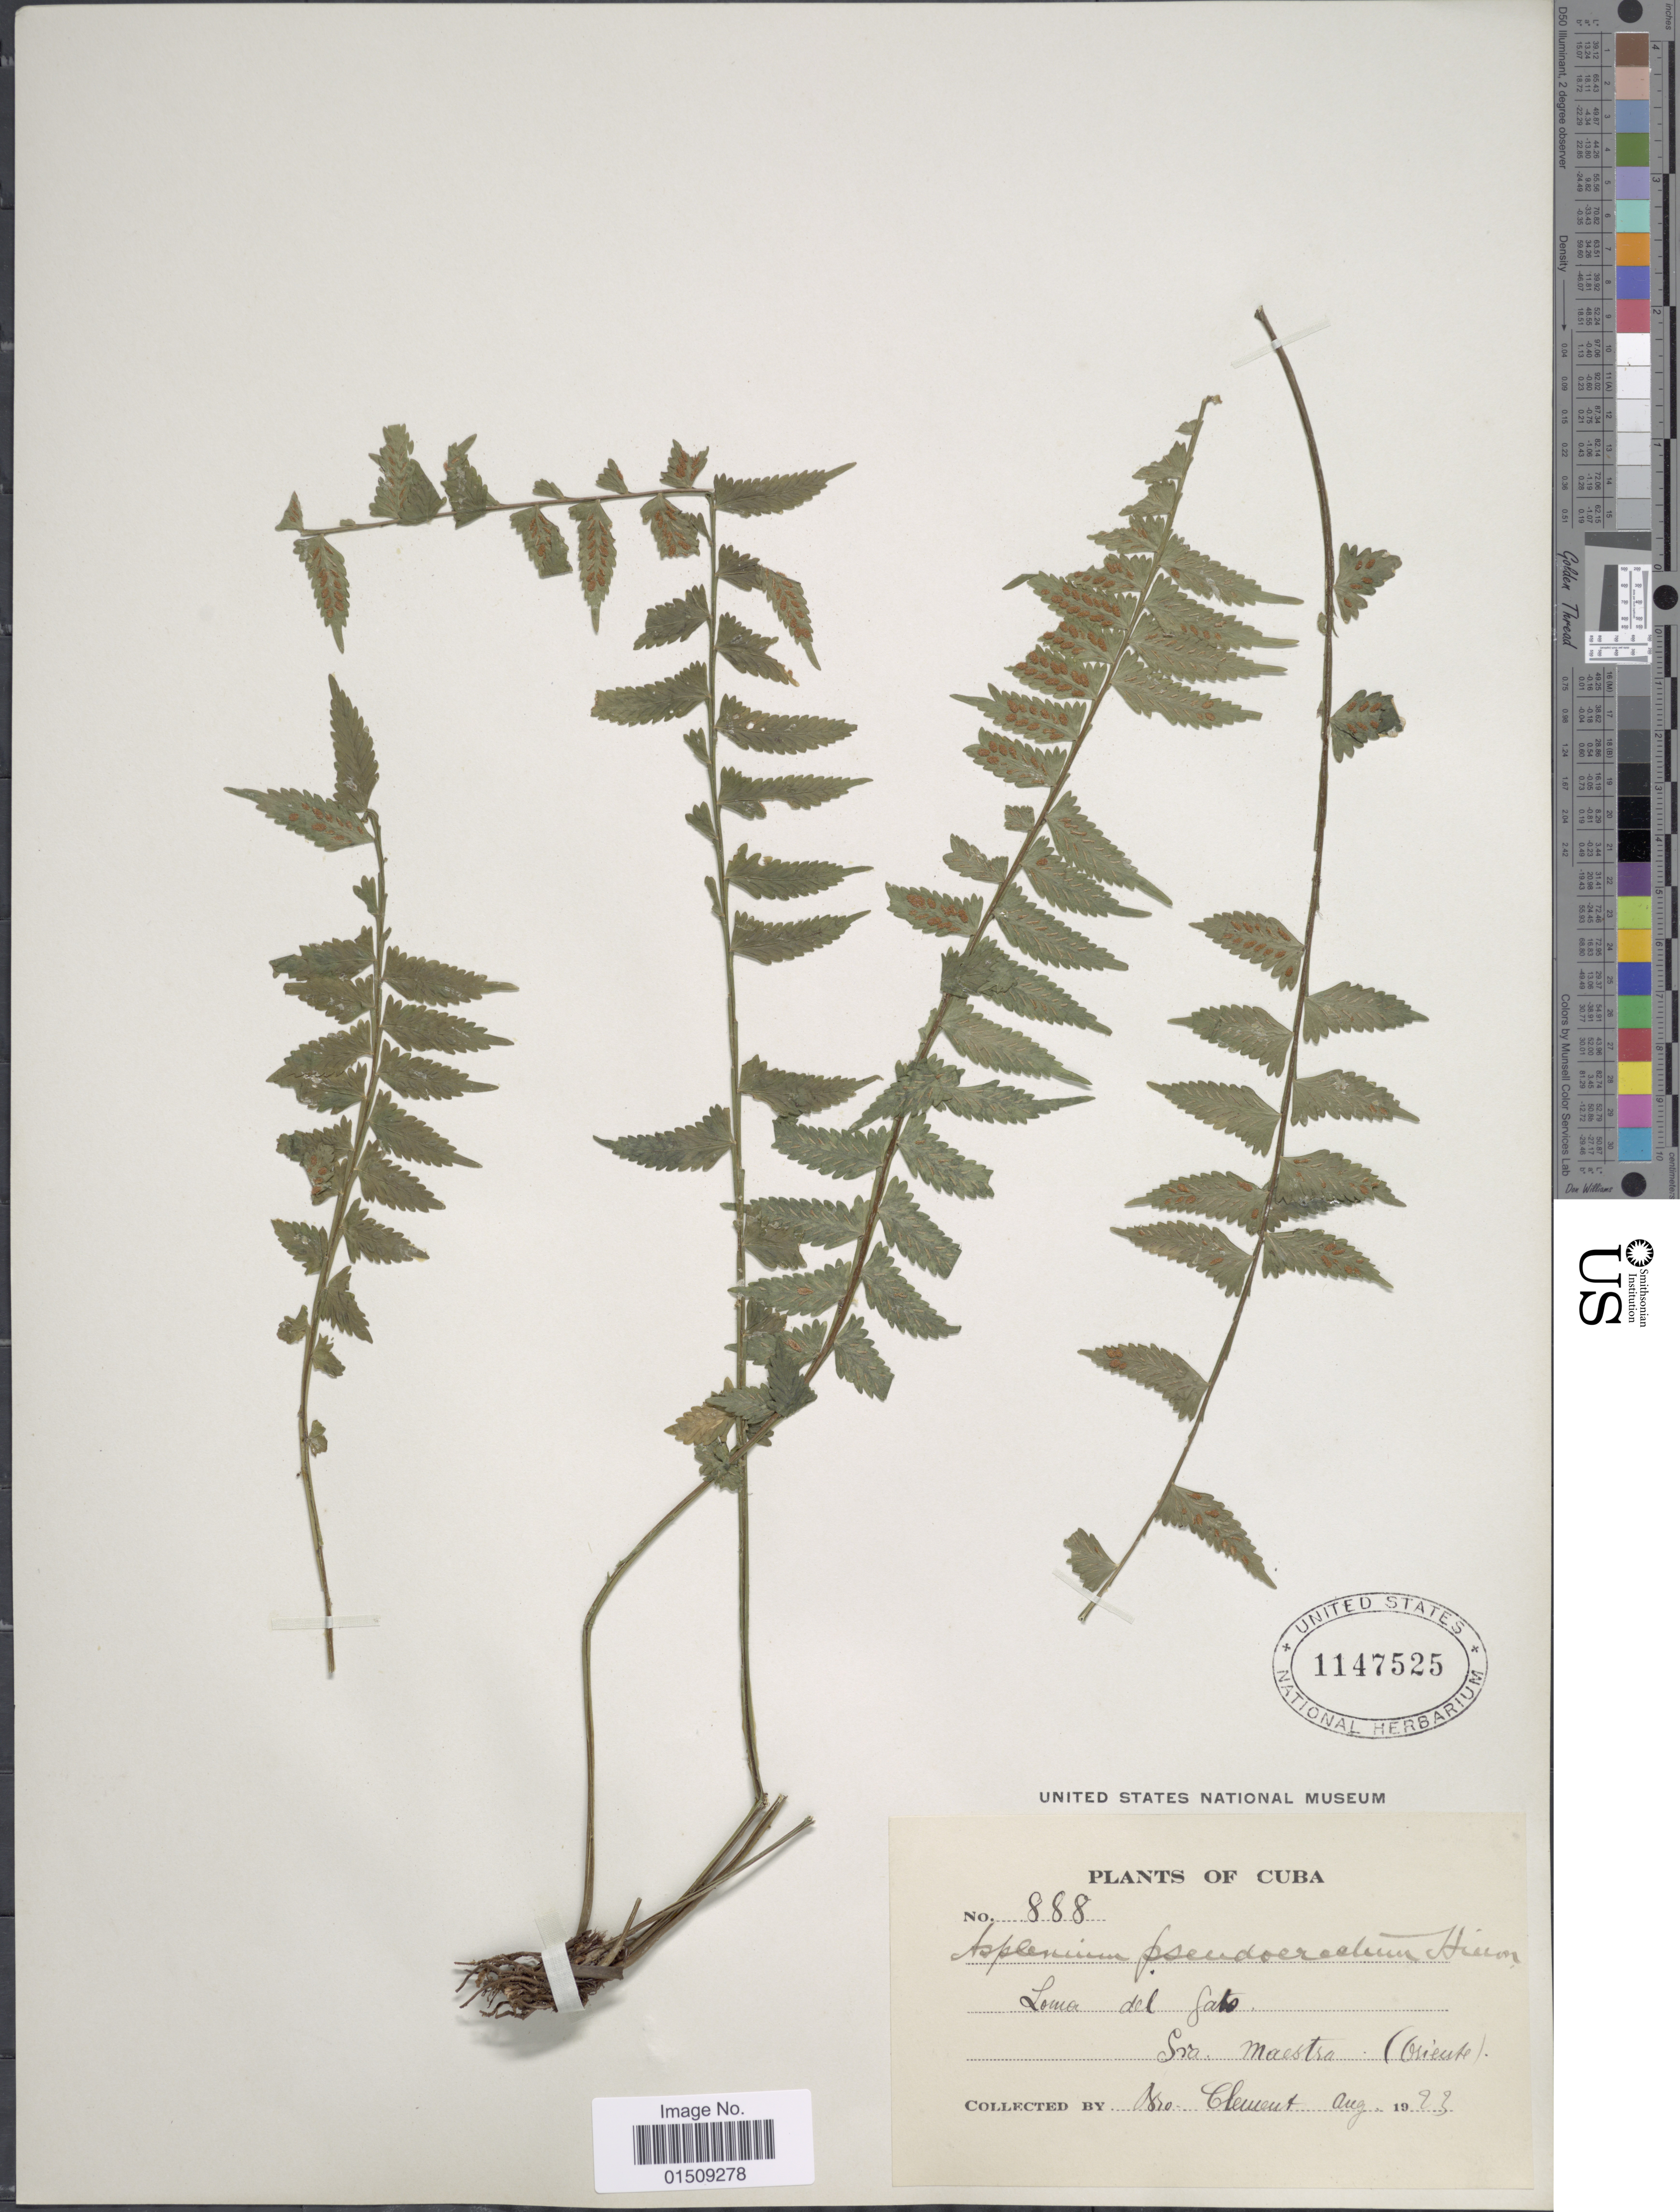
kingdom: Plantae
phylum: Tracheophyta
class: Polypodiopsida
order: Polypodiales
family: Aspleniaceae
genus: Asplenium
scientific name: Asplenium pteropus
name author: Kaulf.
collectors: B. Clement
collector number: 888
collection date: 1923-08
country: Cuba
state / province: Oriente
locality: Loma del Gato, Sierra Maestra (Oriente)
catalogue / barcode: US 1147525